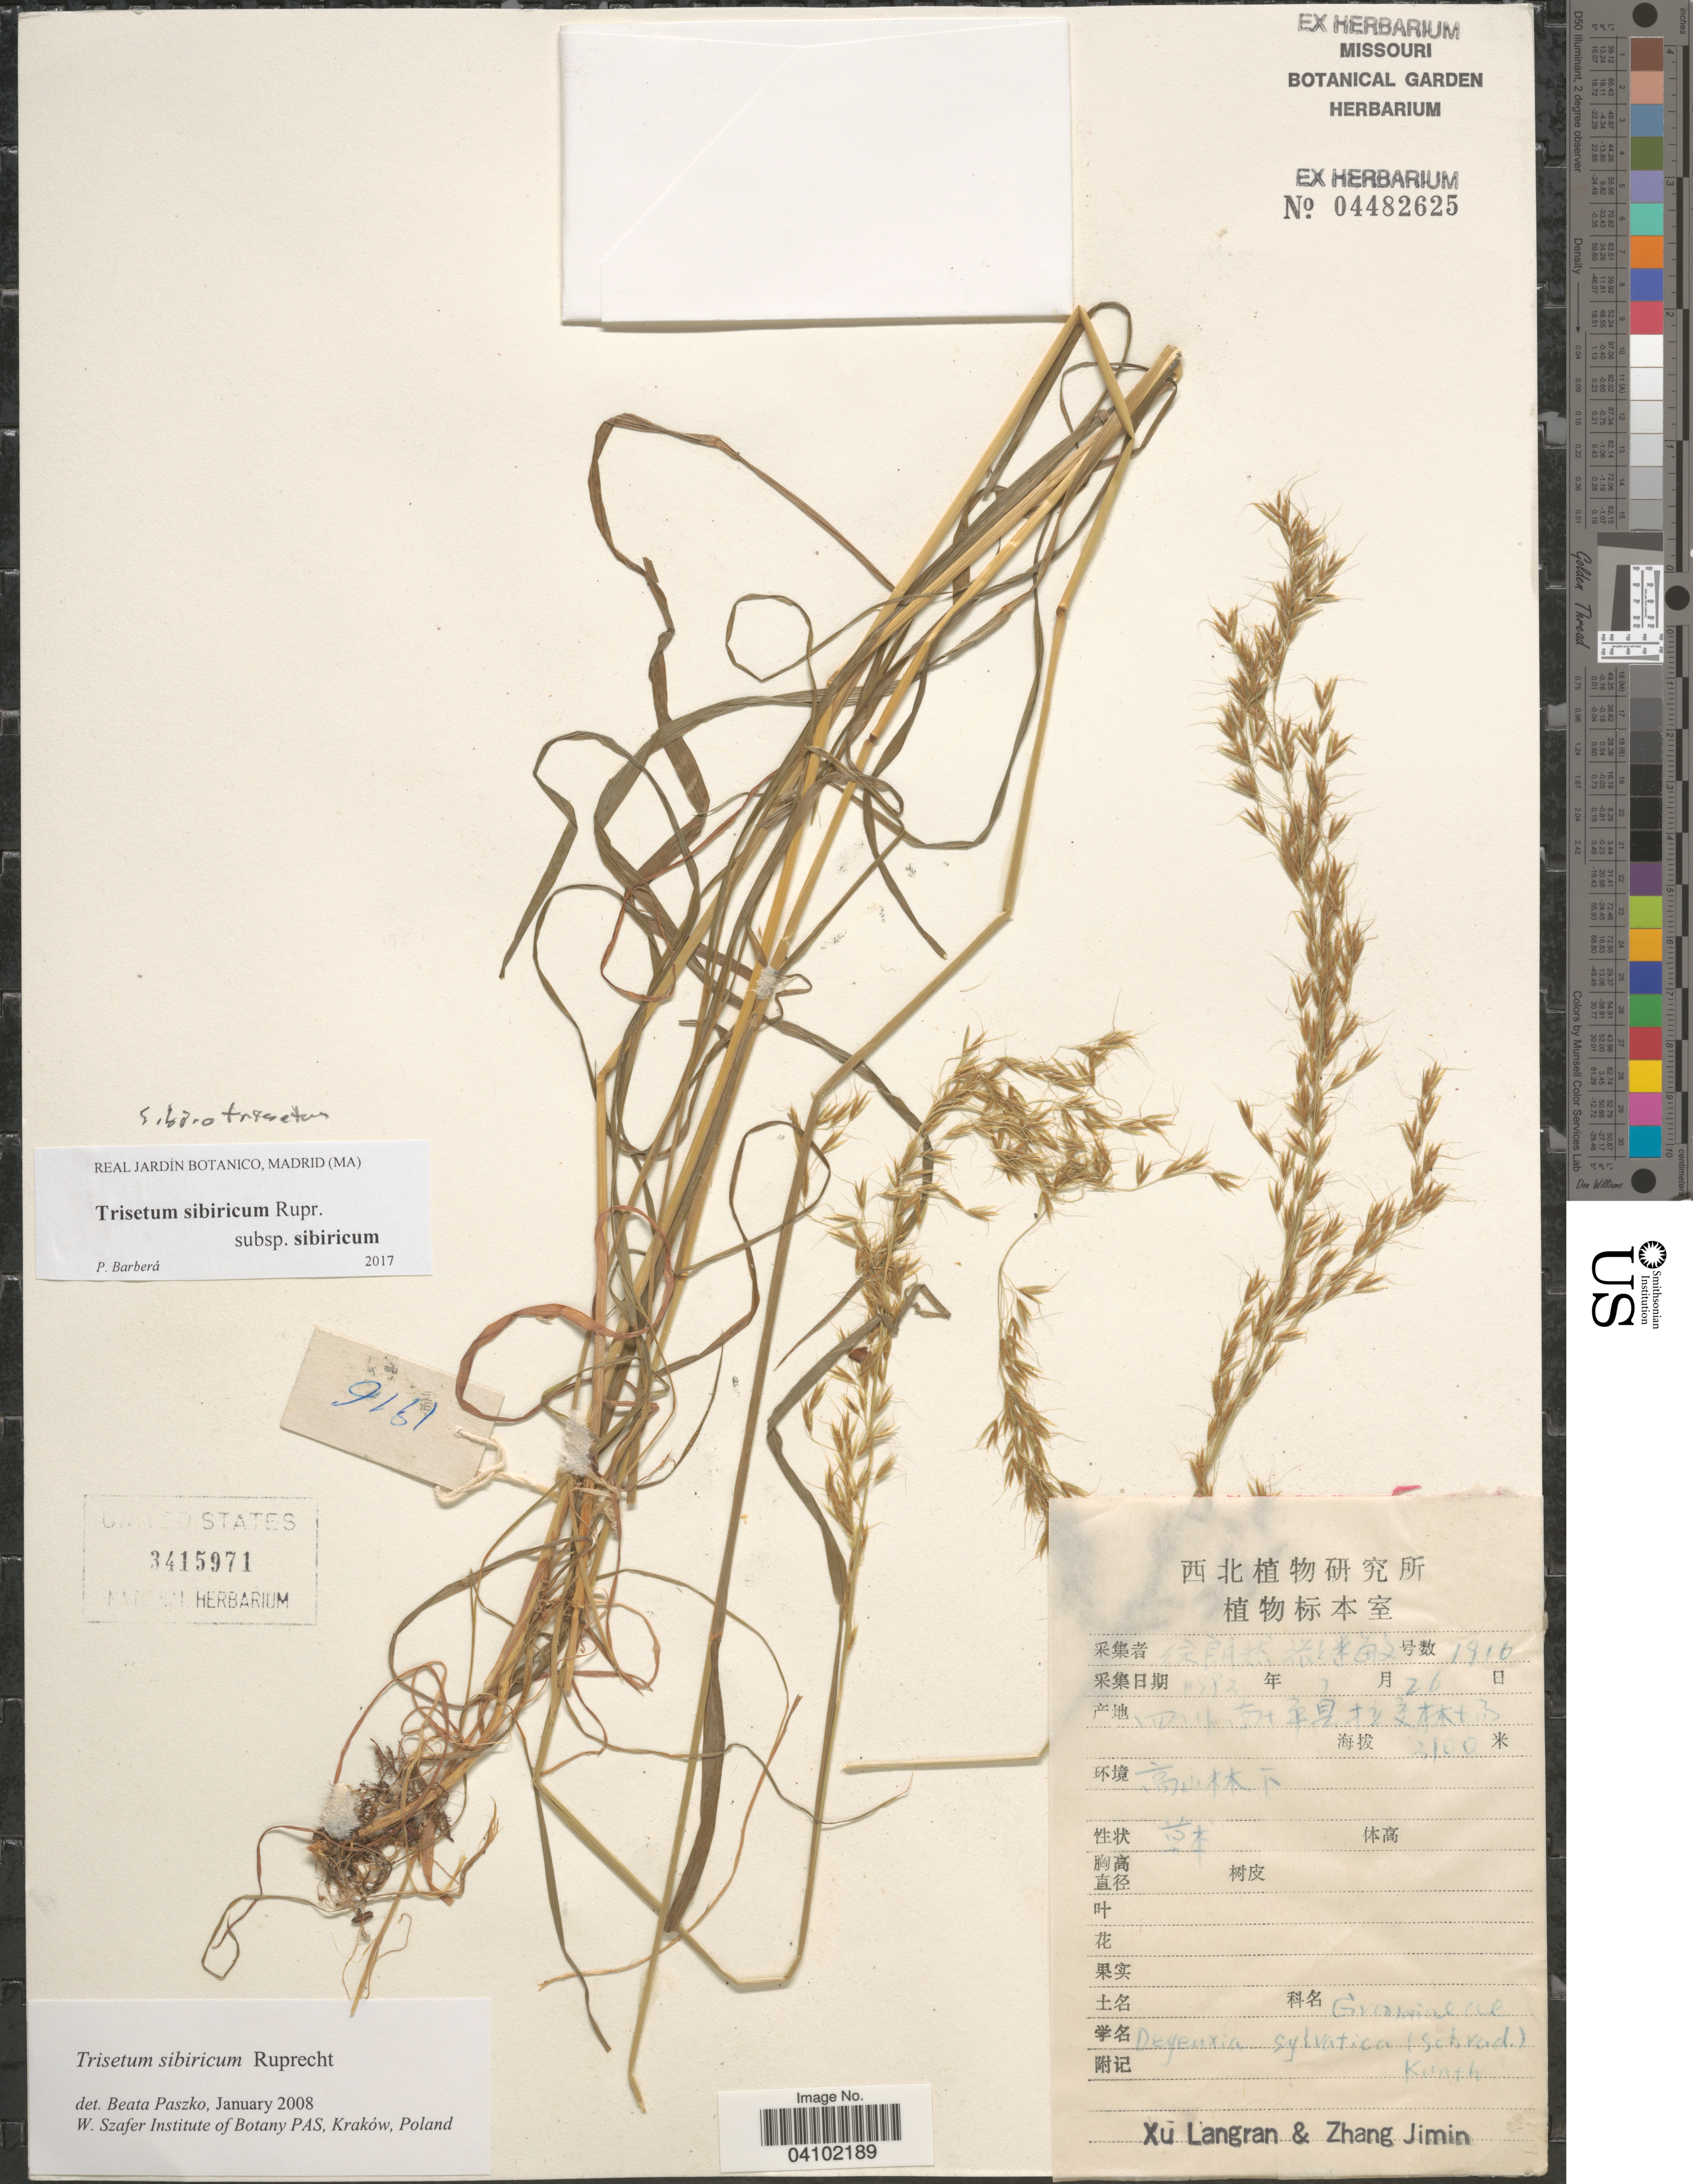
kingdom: Plantae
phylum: Tracheophyta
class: Liliopsida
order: Poales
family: Poaceae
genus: Sibirotrisetum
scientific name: Sibirotrisetum sibiricum (Rupr.) P. Barberá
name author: (Rupr.) Barberá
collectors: L. Xu & J. Zhang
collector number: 1916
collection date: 1993-07-26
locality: X.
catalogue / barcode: US 3415971